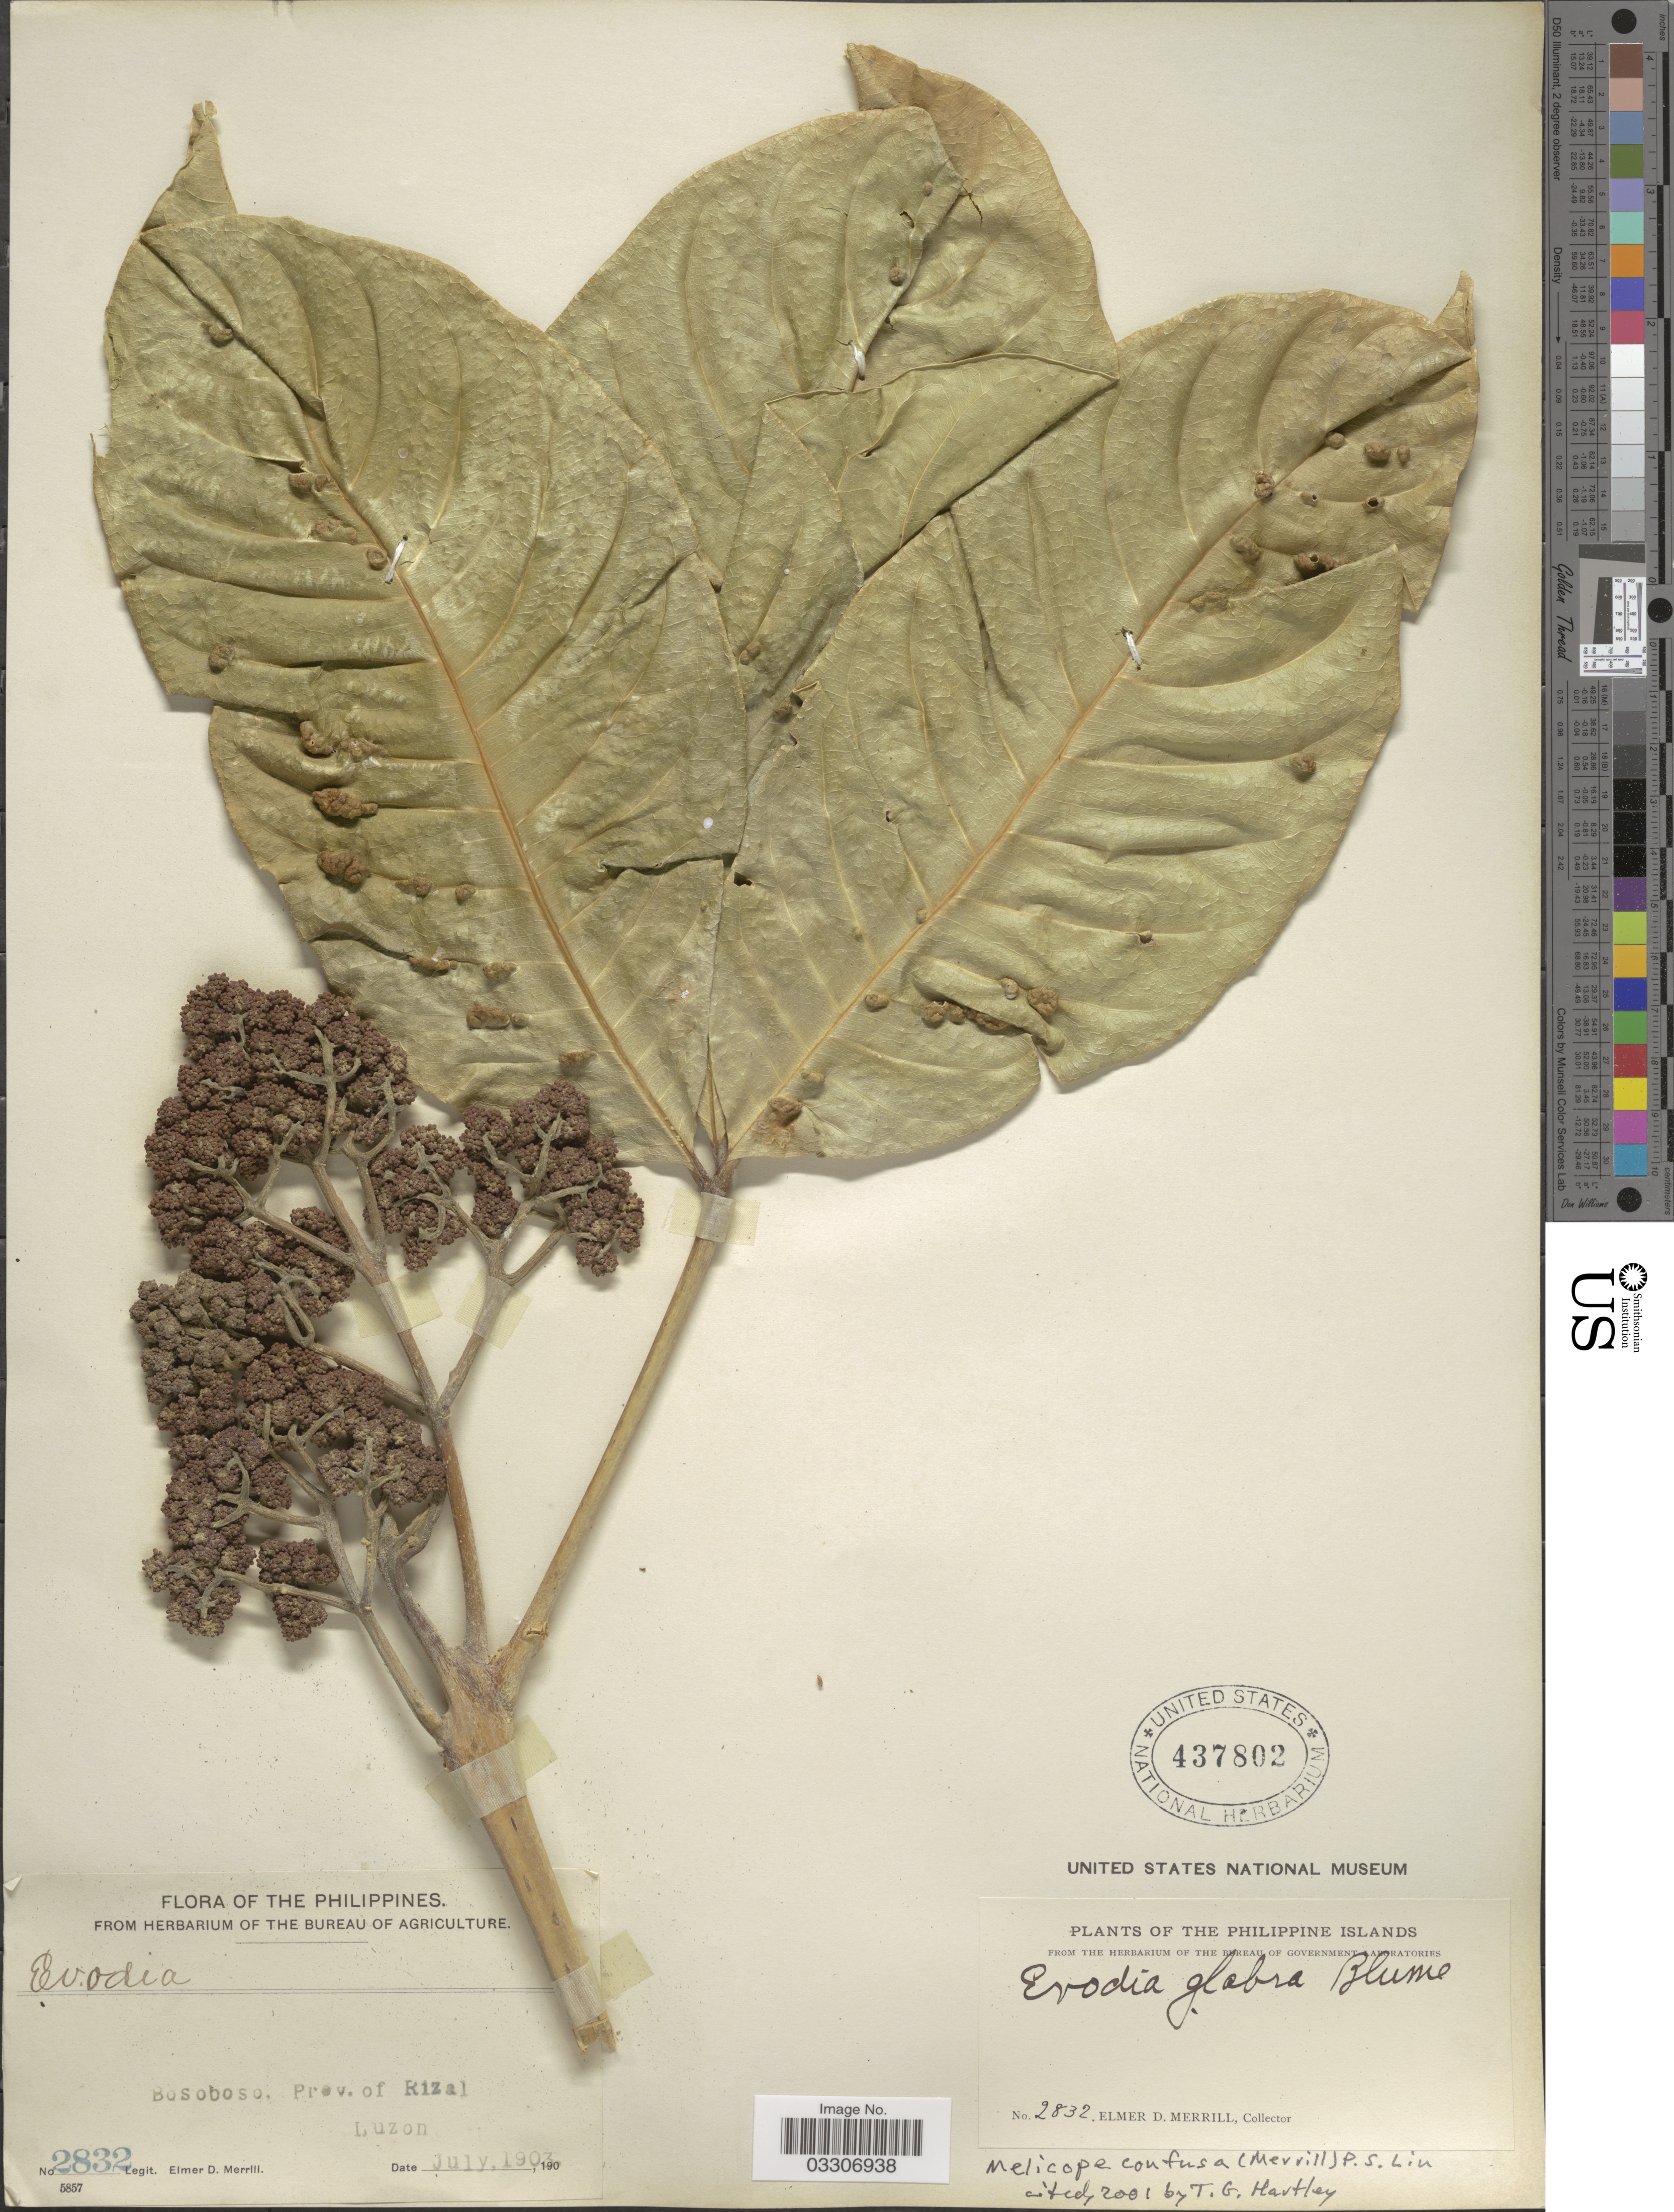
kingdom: Plantae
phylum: Tracheophyta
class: Magnoliopsida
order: Sapindales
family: Rutaceae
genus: Melicope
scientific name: Melicope confusa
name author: (Merr.) P.S. Liu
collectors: E. D. Merrill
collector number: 2832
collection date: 1903-07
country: Philippines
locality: Bosoboso, Prov. of Rizal. Luzon.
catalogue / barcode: US 437802